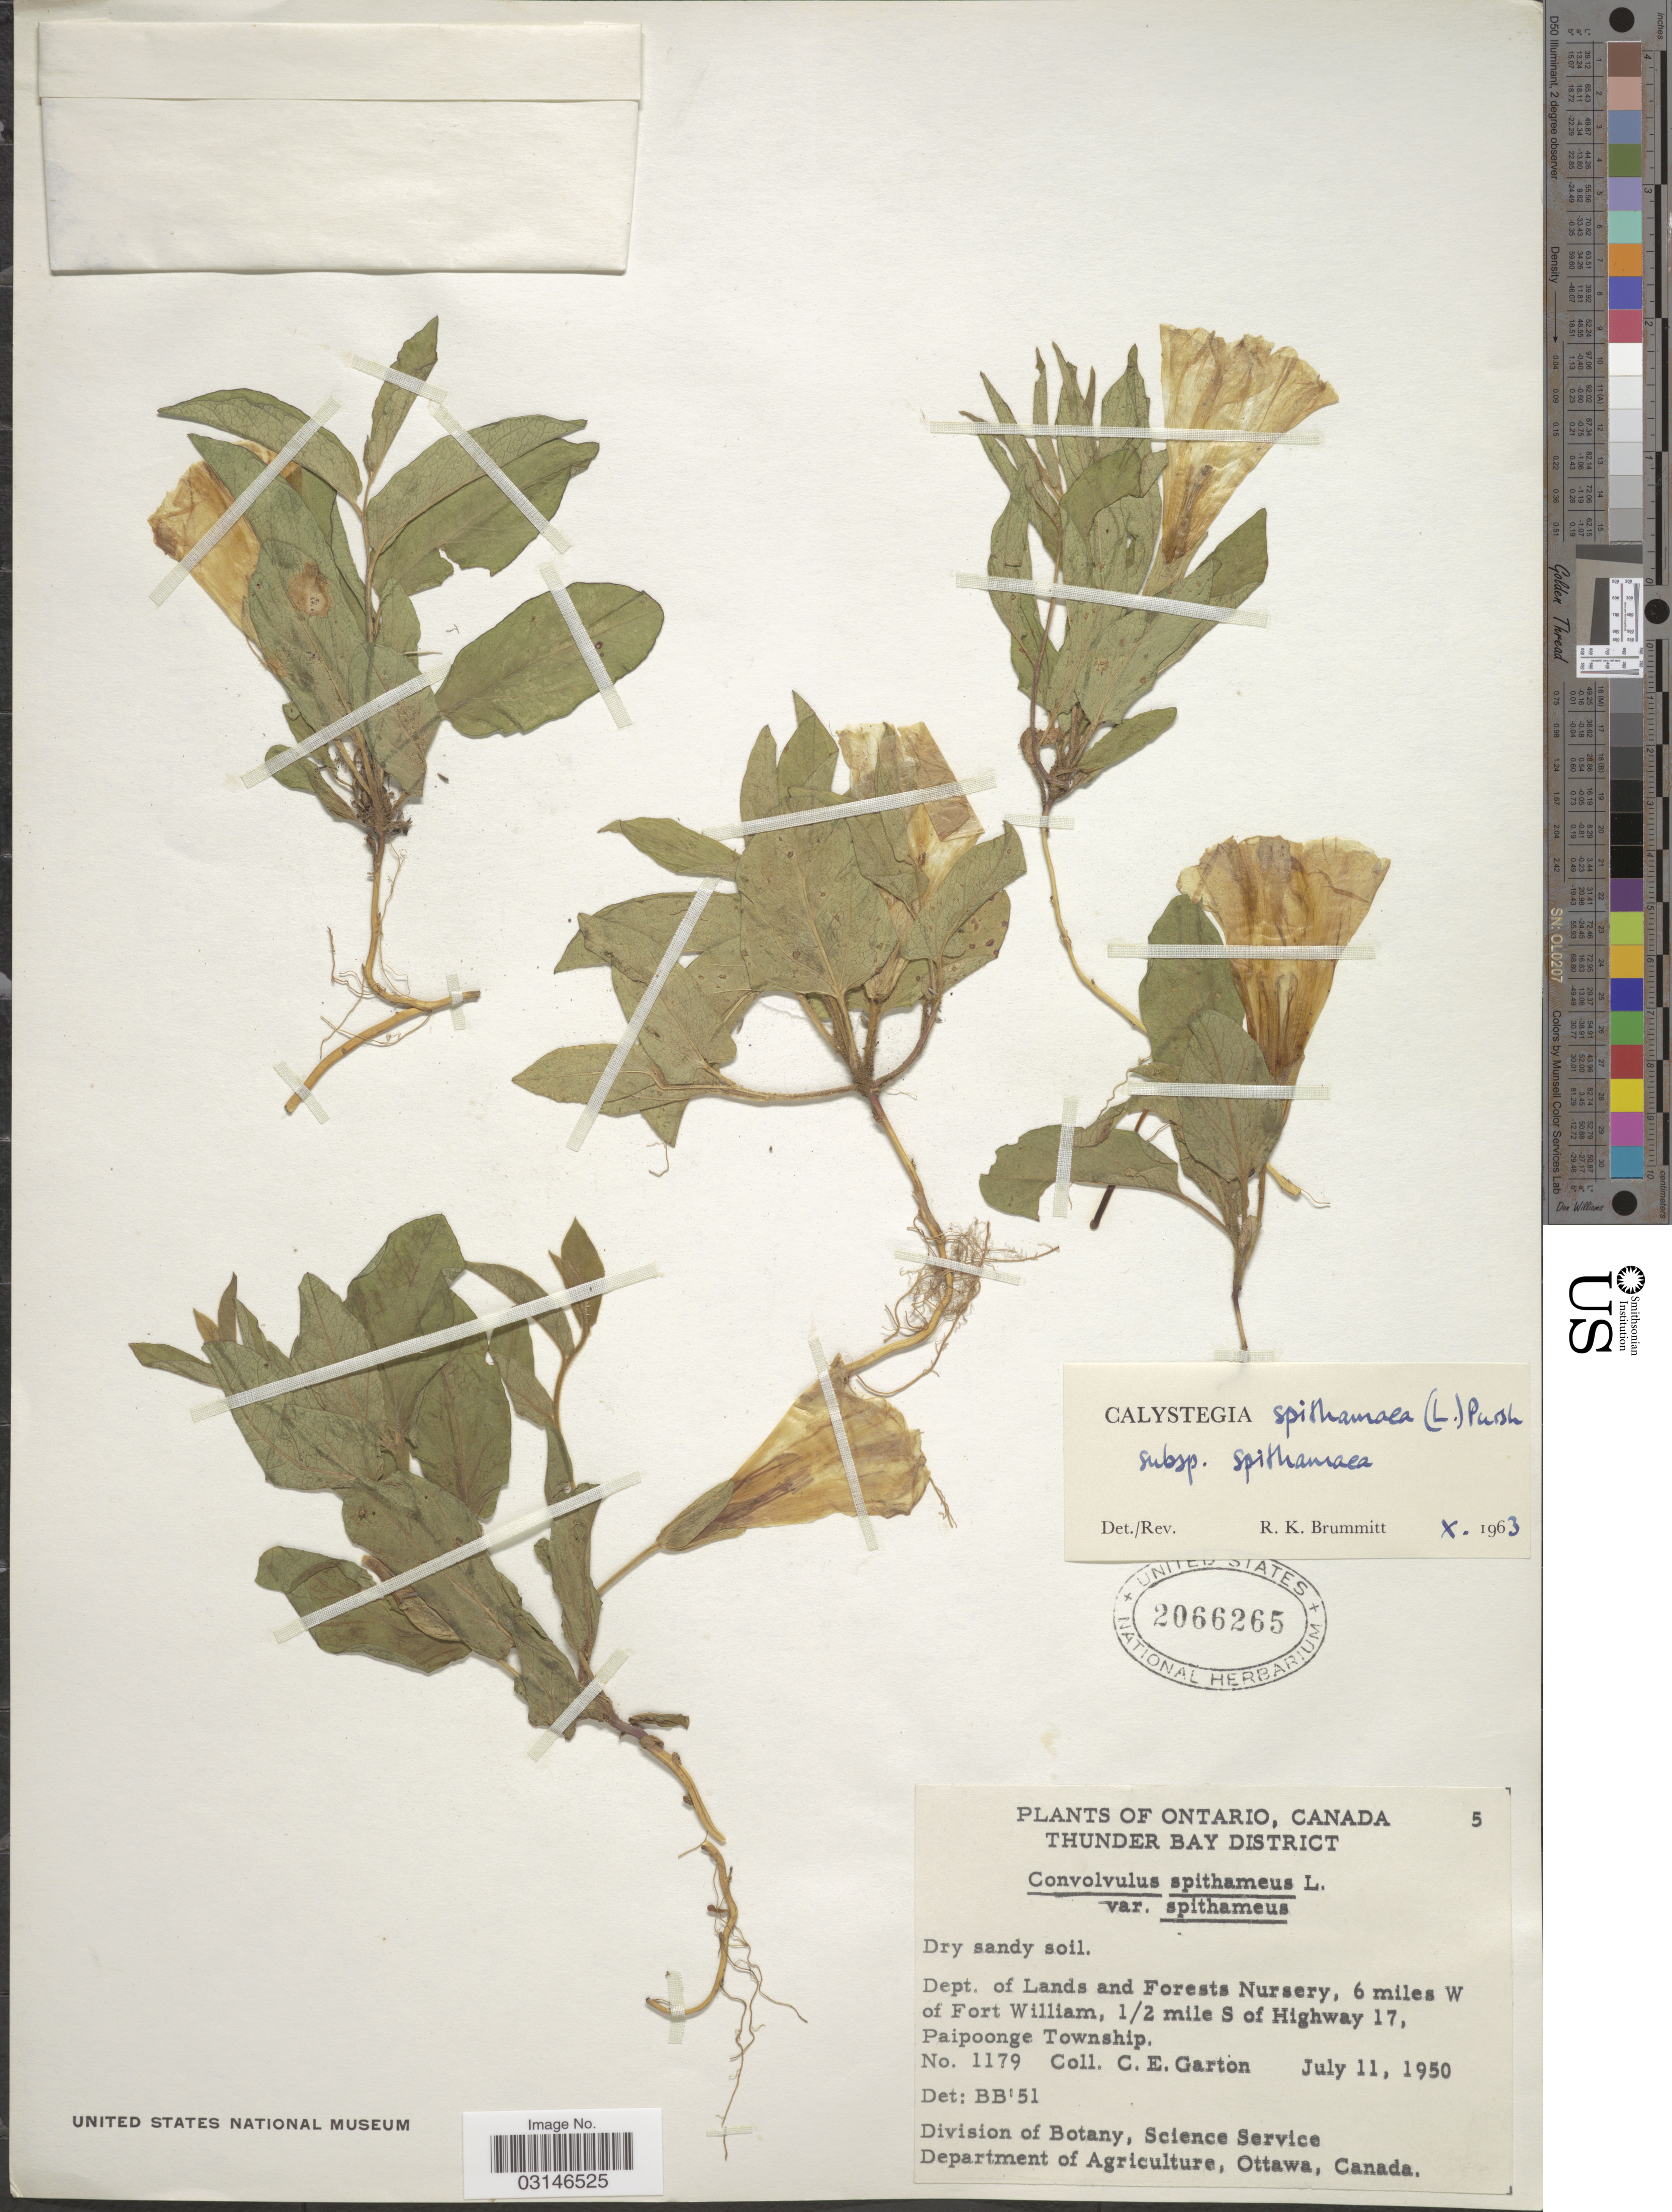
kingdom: Plantae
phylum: Tracheophyta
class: Magnoliopsida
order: Solanales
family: Convolvulaceae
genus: Calystegia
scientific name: Calystegia spithamaea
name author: (L.) Pursh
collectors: C. E. Garton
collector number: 1179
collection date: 1950-07-11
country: Canada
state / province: Ontario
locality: Thunder Bay District, Dept. of Lands and Forests Nursery, 6 miles W of Fort Williams, ½ miles S of Highway 17, Paipoonge Township.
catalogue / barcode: US 2066265